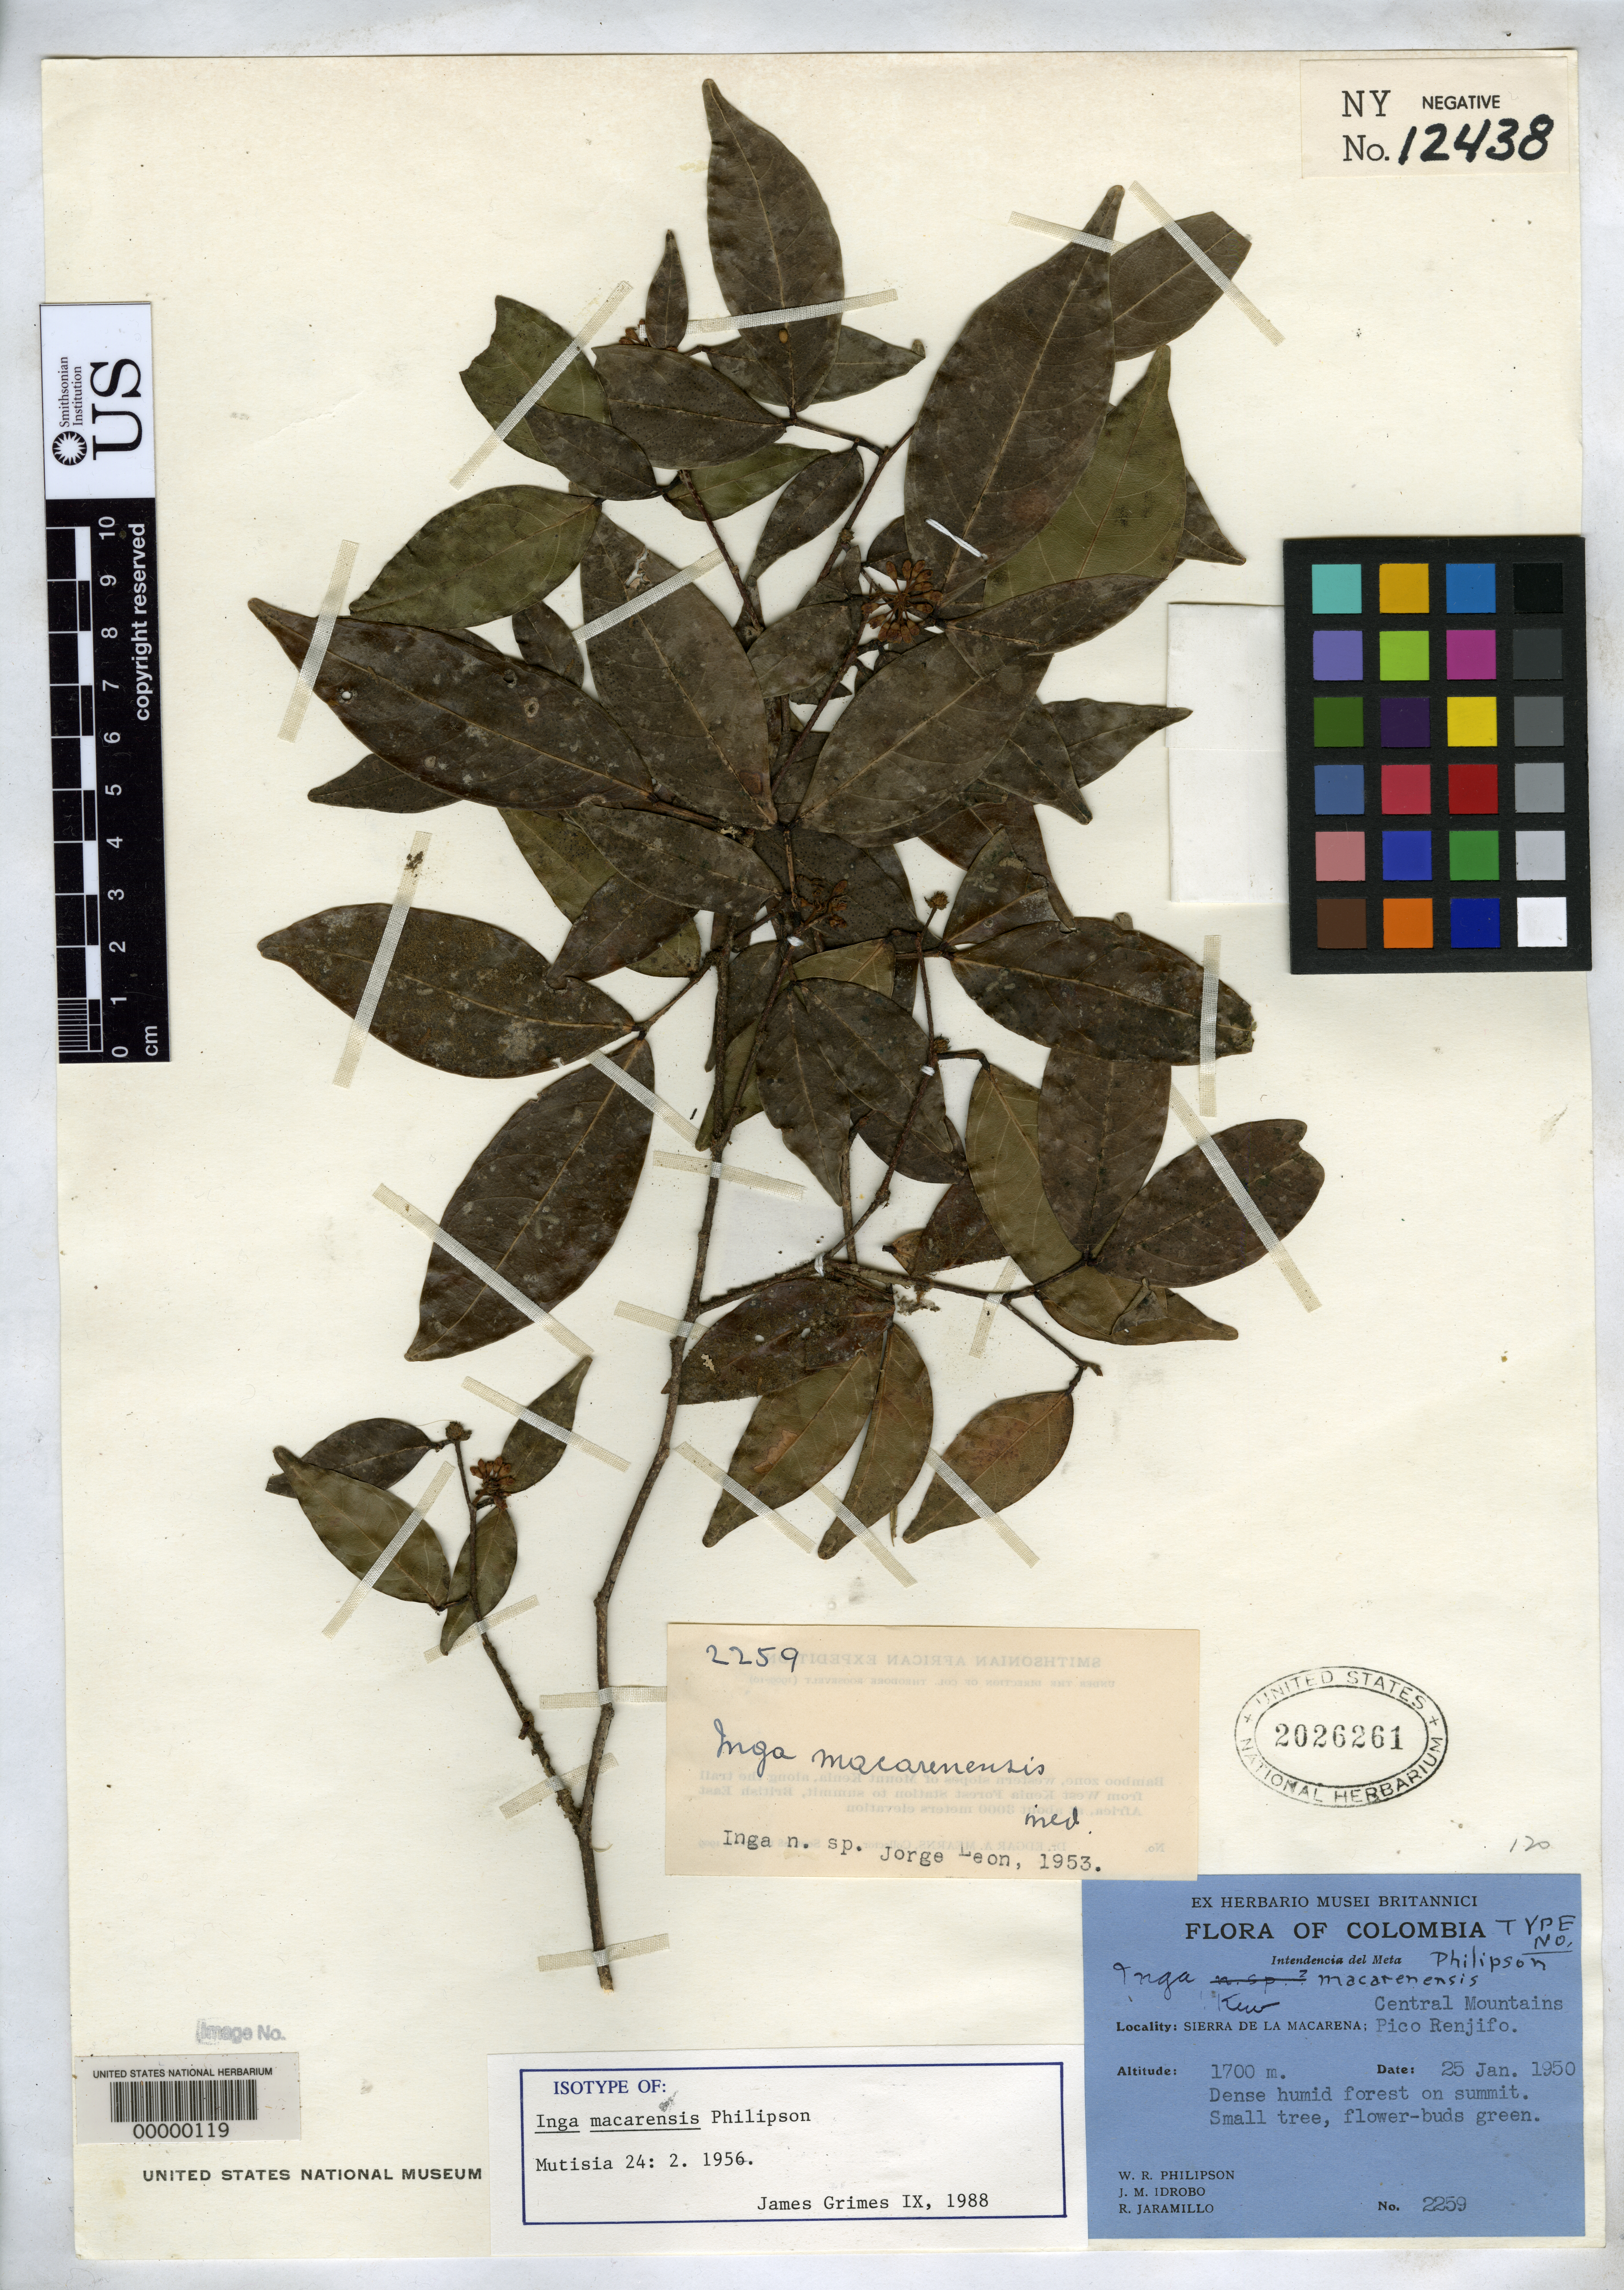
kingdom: Plantae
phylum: Tracheophyta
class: Magnoliopsida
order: Fabales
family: Fabaceae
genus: Inga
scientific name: Inga macarenensis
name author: Philipson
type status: Isotype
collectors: W. R. Philipson, I. Idromo & R. Jaramillo M.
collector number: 2259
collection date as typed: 25 Jan 1950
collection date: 1950-01-25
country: Colombia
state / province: Meta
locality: Central Mountains, Sierra de La Macarena, Pico Renjifo.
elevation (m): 1700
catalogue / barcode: US 2026261